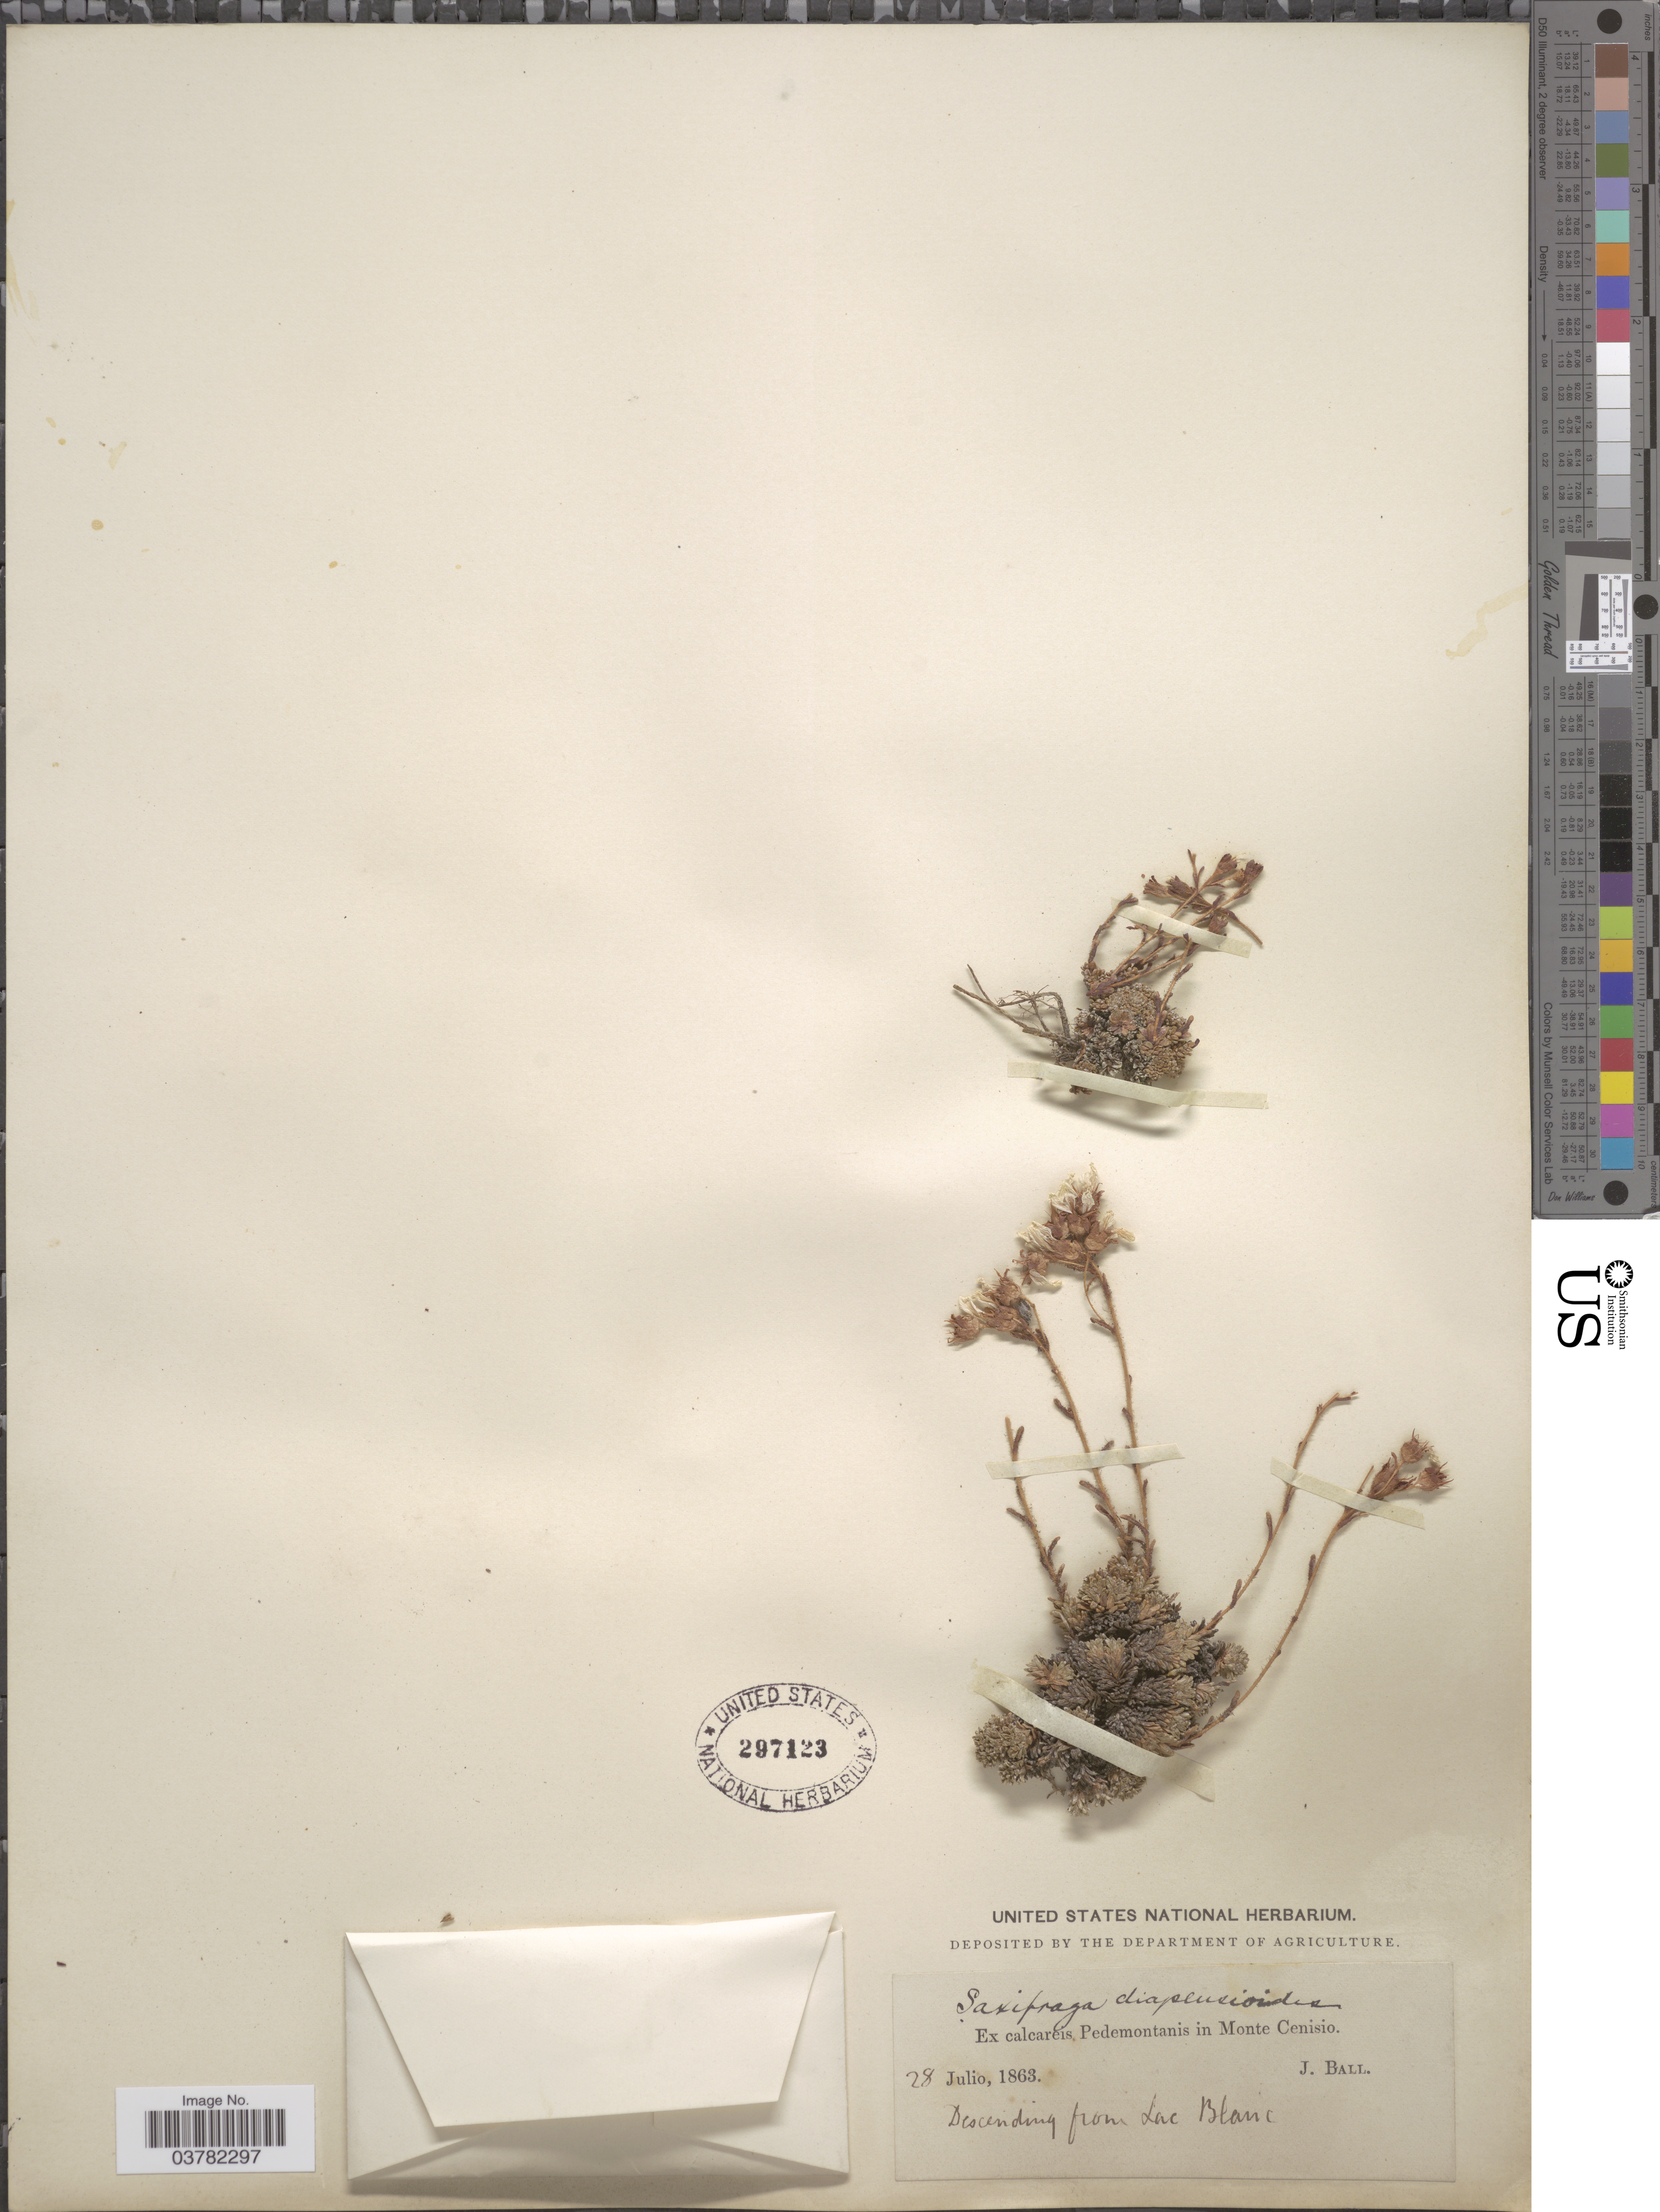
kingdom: Plantae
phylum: Tracheophyta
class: Magnoliopsida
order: Saxifragales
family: Saxifragaceae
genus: Saxifraga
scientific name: Saxifraga diapensioides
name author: Bellardi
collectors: J. Ball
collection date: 1863-07-28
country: Italy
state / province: Piedmont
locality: Ex Calcareis Pedemontanis in Monte Cenisio. Descending from Lac Blanc.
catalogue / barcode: US 297123